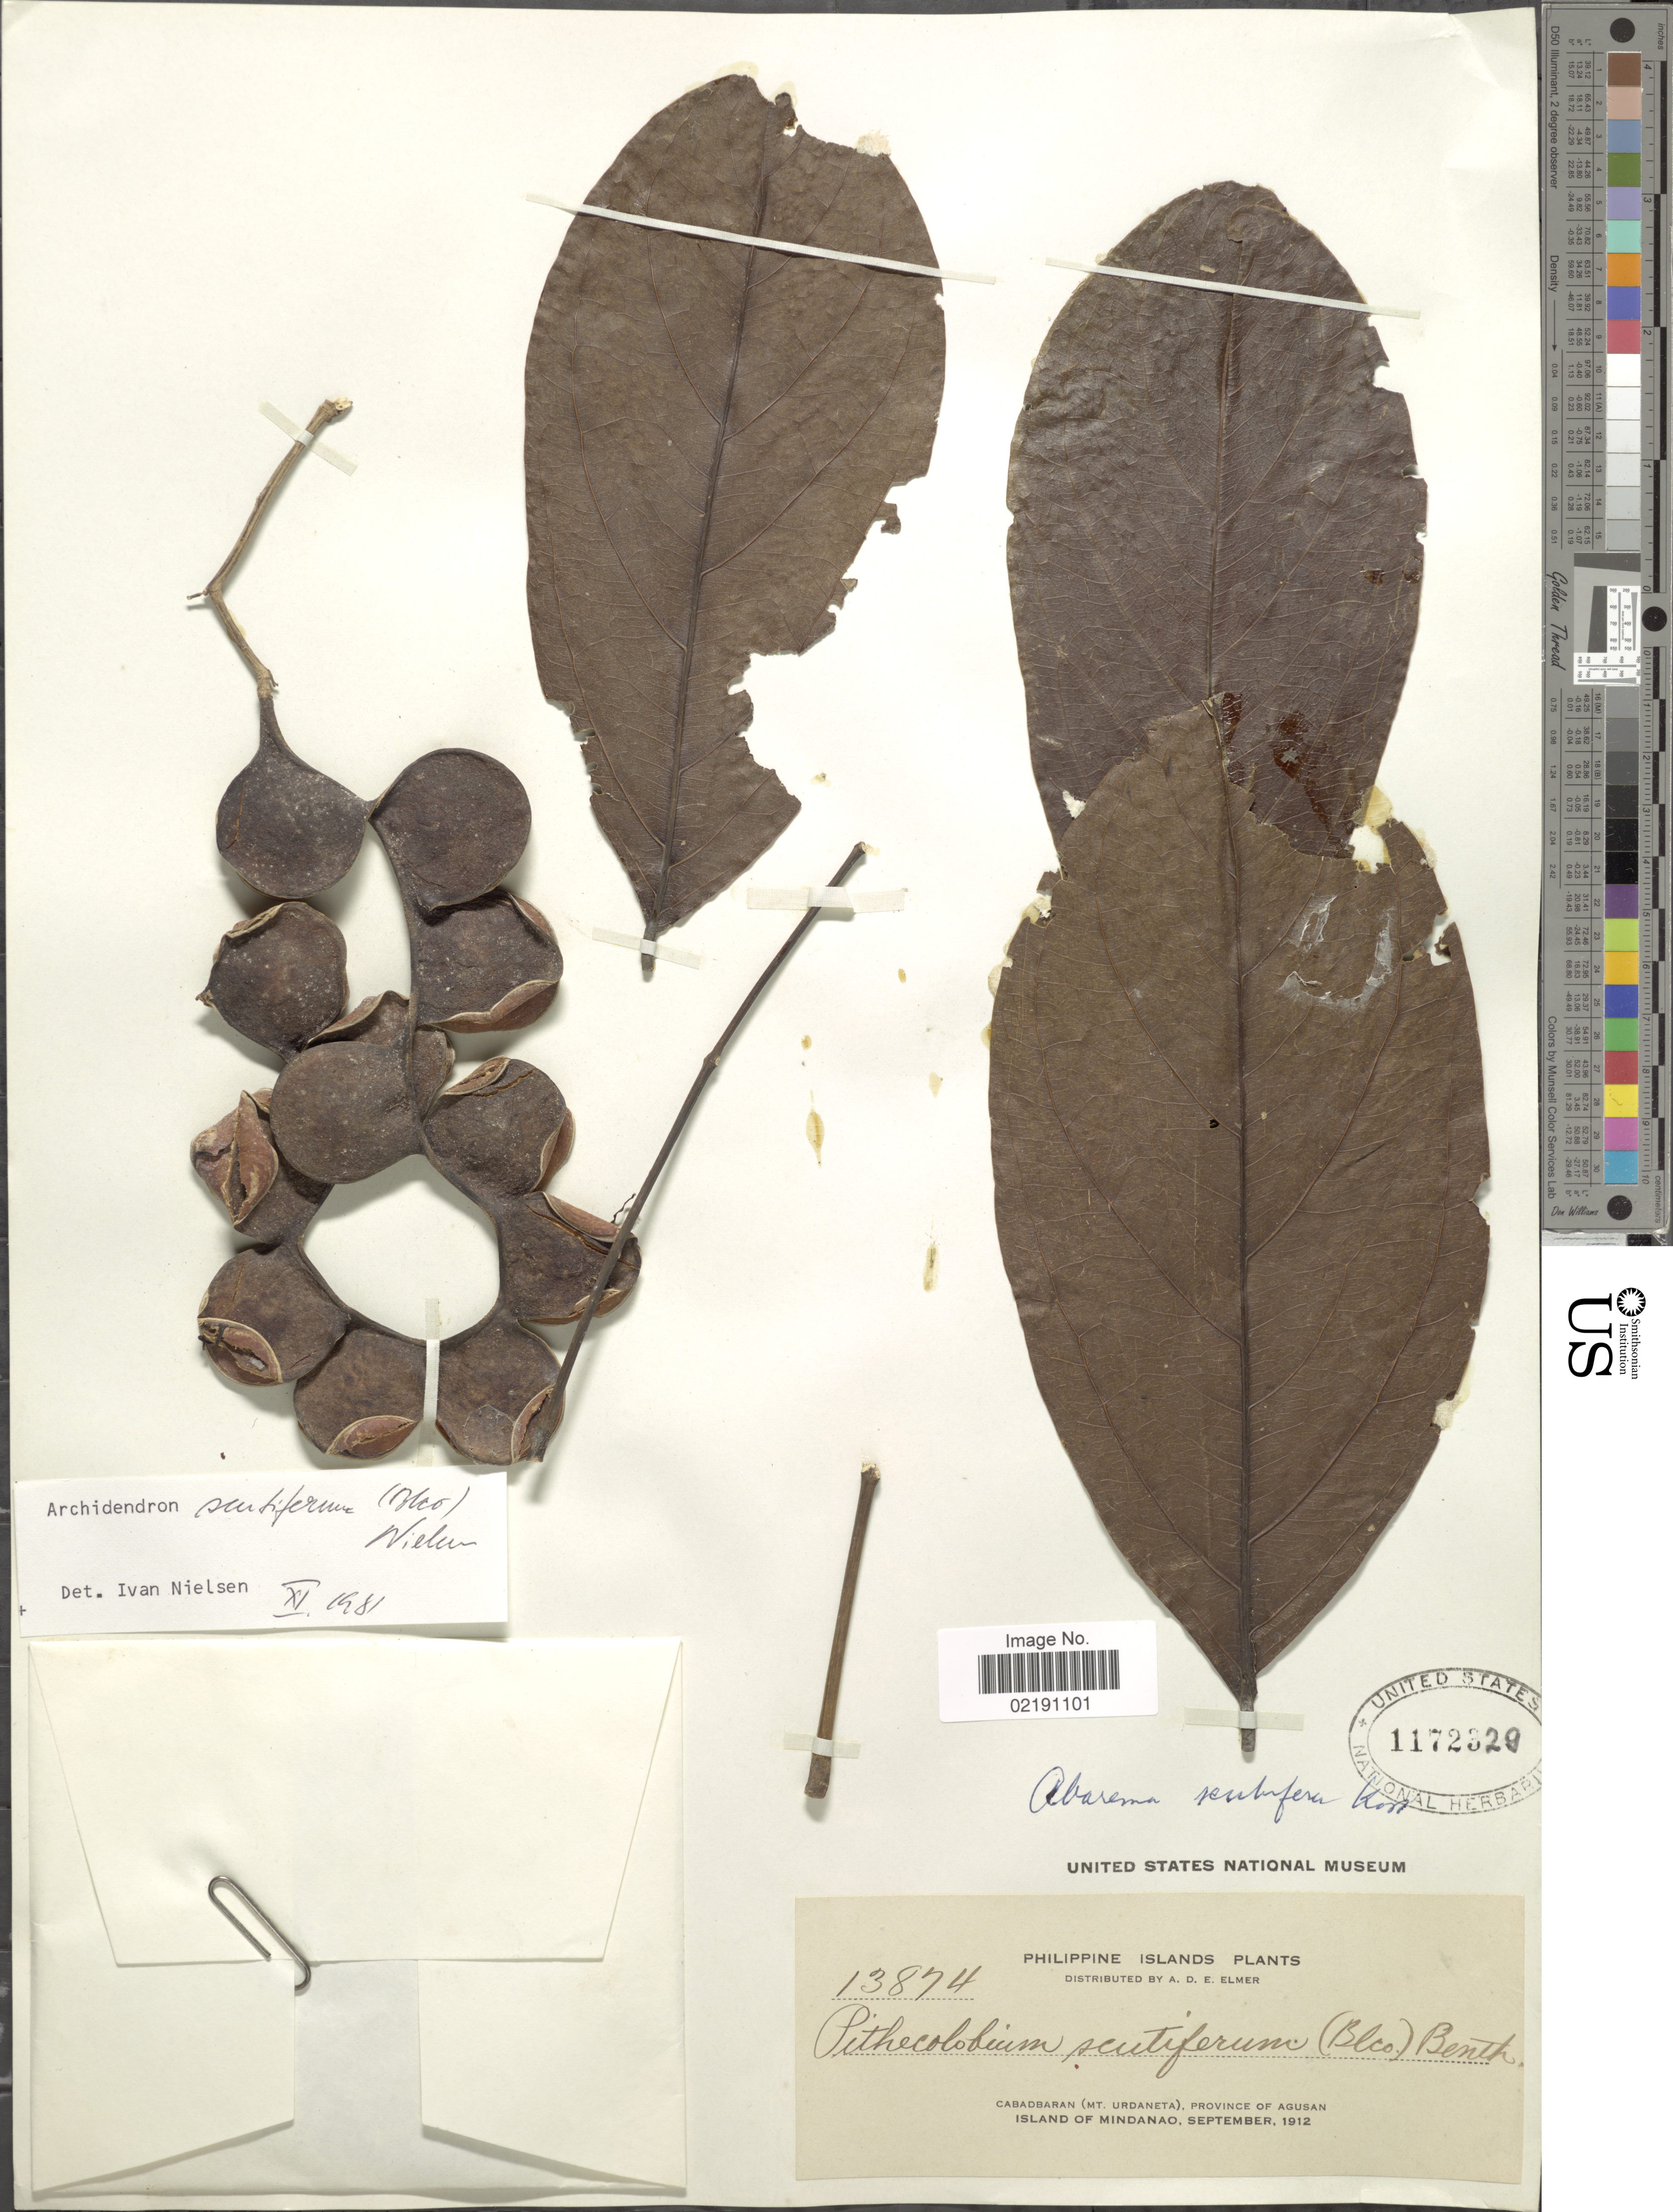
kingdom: Plantae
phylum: Tracheophyta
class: Magnoliopsida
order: Fabales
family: Fabaceae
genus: Archidendron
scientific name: Archidendron scutiferum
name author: (Blanco) I.C. Nielsen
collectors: A. D. E. Elmer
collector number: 13874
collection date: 1912-09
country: Philippines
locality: Philippine Islands. Cabadbaran (Mt. Urdaneta), Province of Agusan. Island of Mindanao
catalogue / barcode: US 1172329